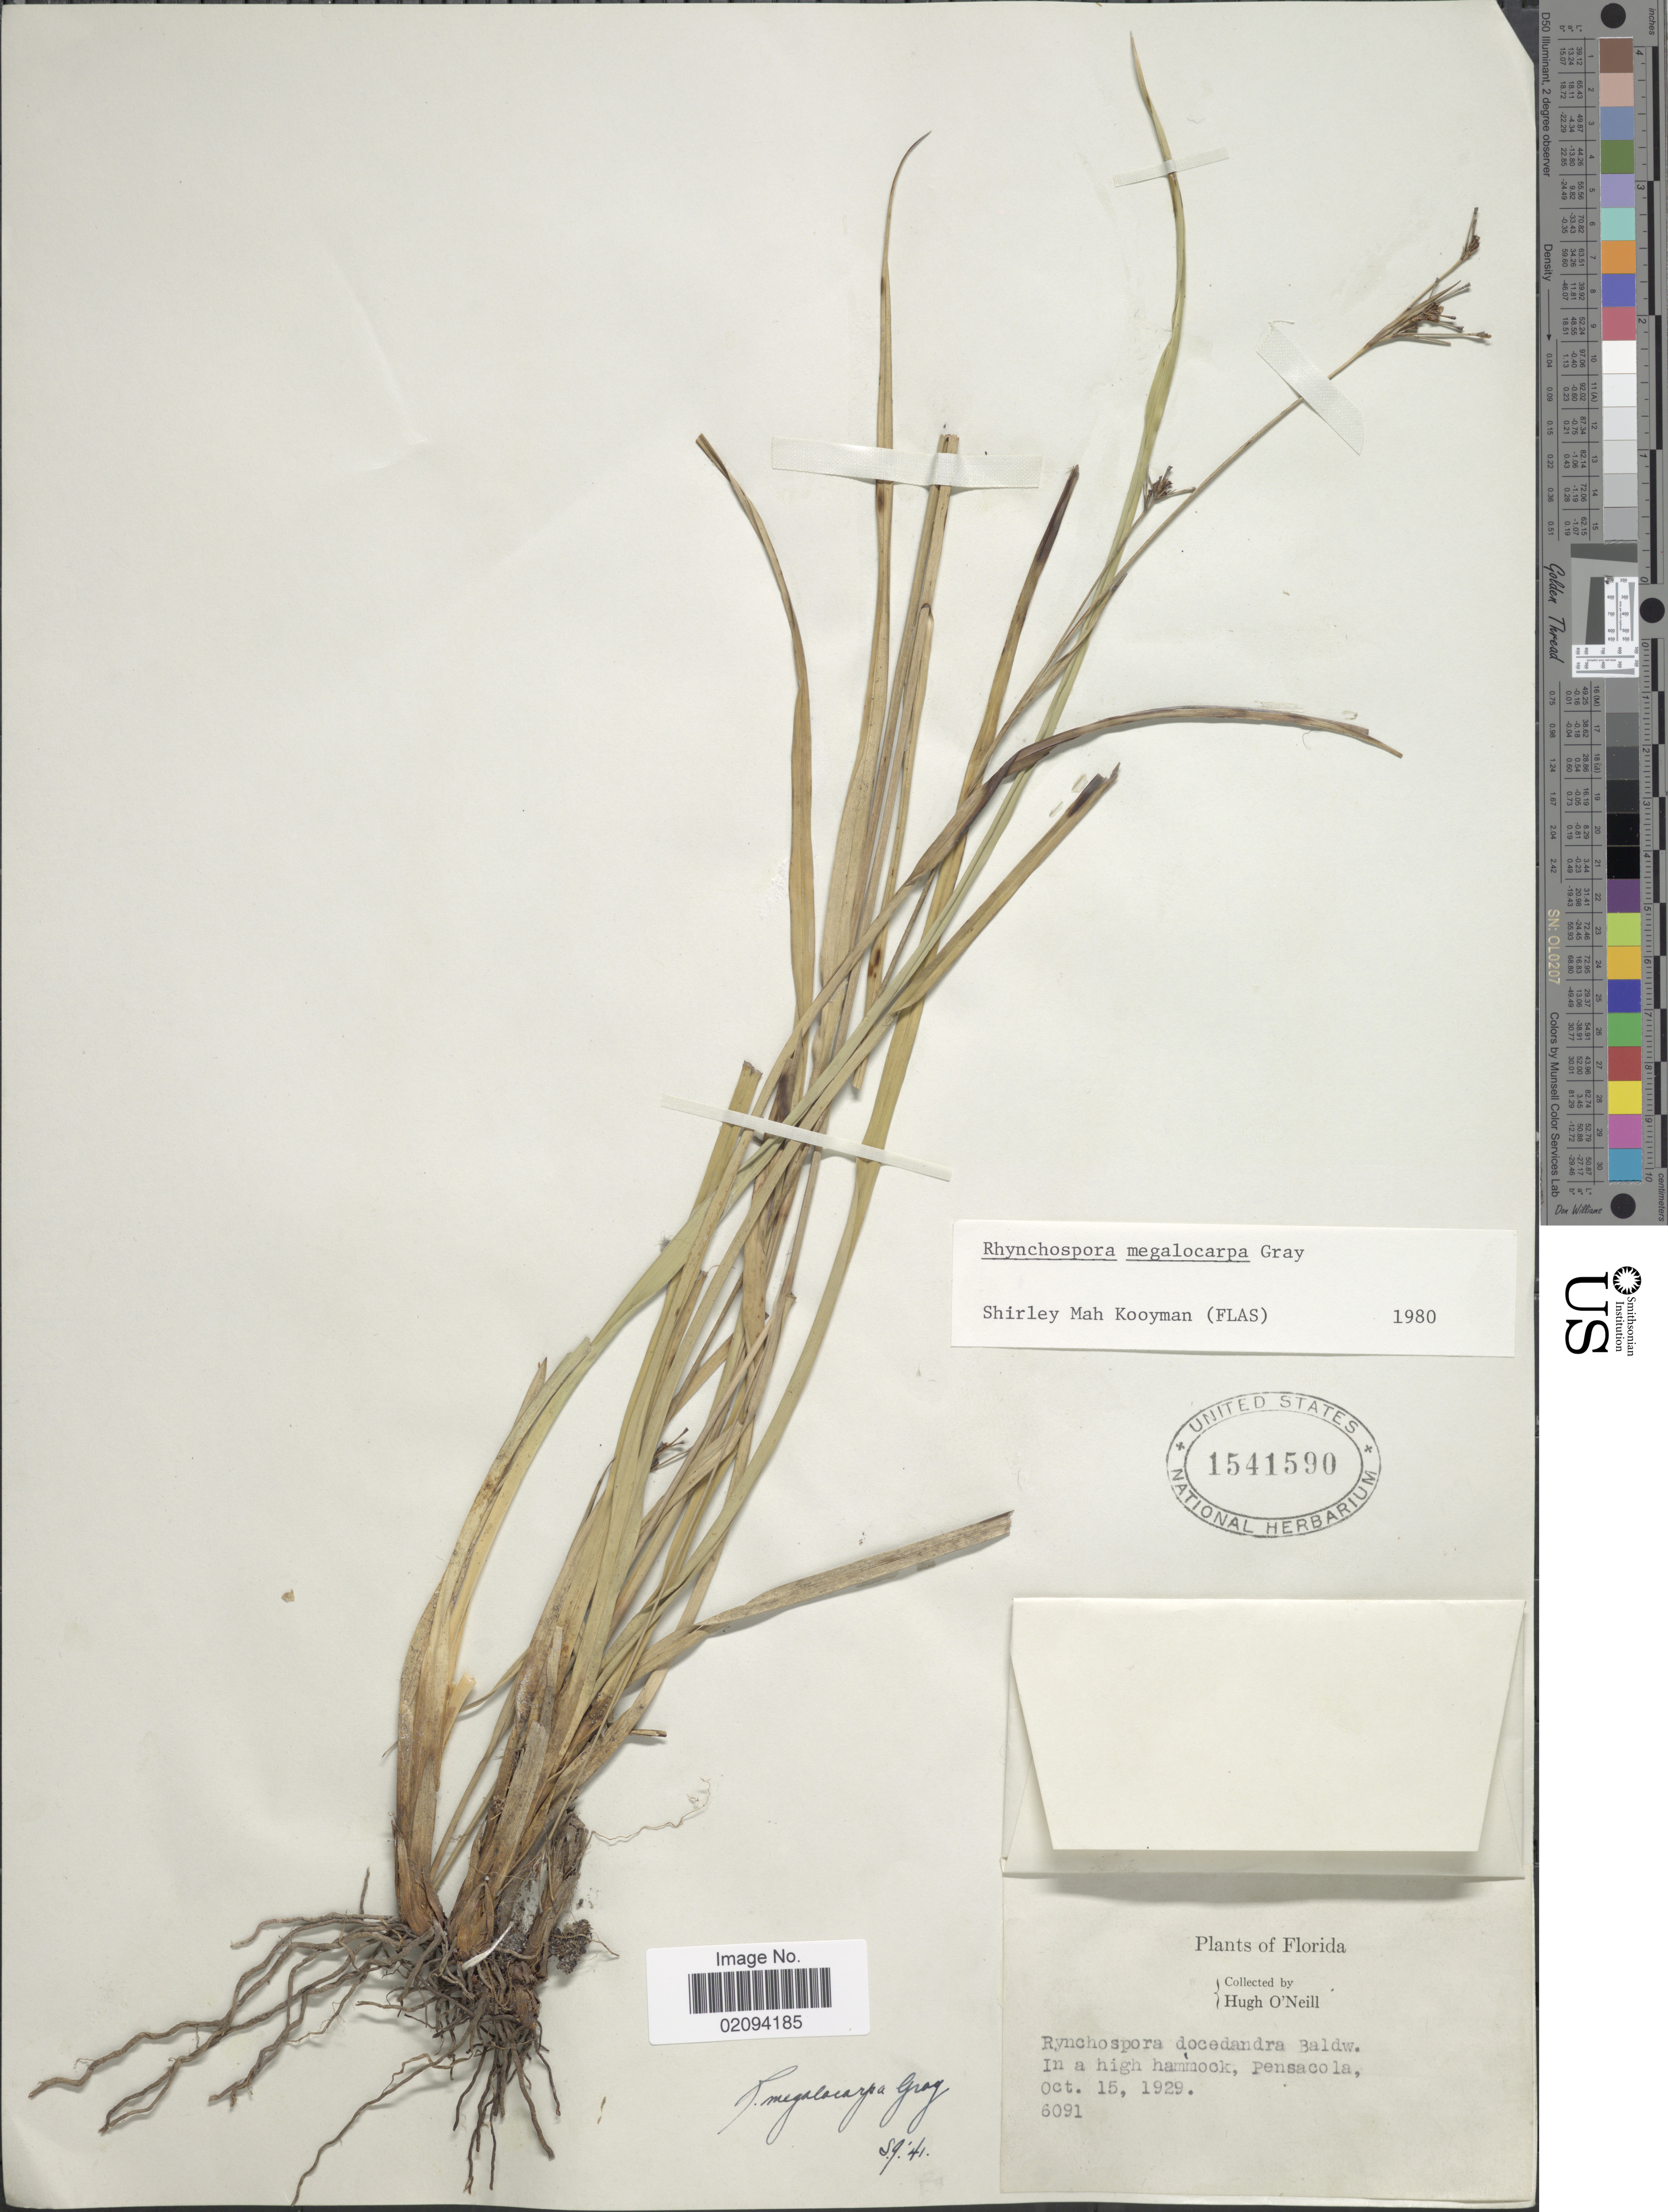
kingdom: Plantae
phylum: Tracheophyta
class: Liliopsida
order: Poales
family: Cyperaceae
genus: Rhynchospora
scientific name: Rhynchospora megalocarpa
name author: A. Gray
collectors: H. O'Neill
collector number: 6091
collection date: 1929-10-15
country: United States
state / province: Florida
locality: In a high hammock, Pensacola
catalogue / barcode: US 1541590